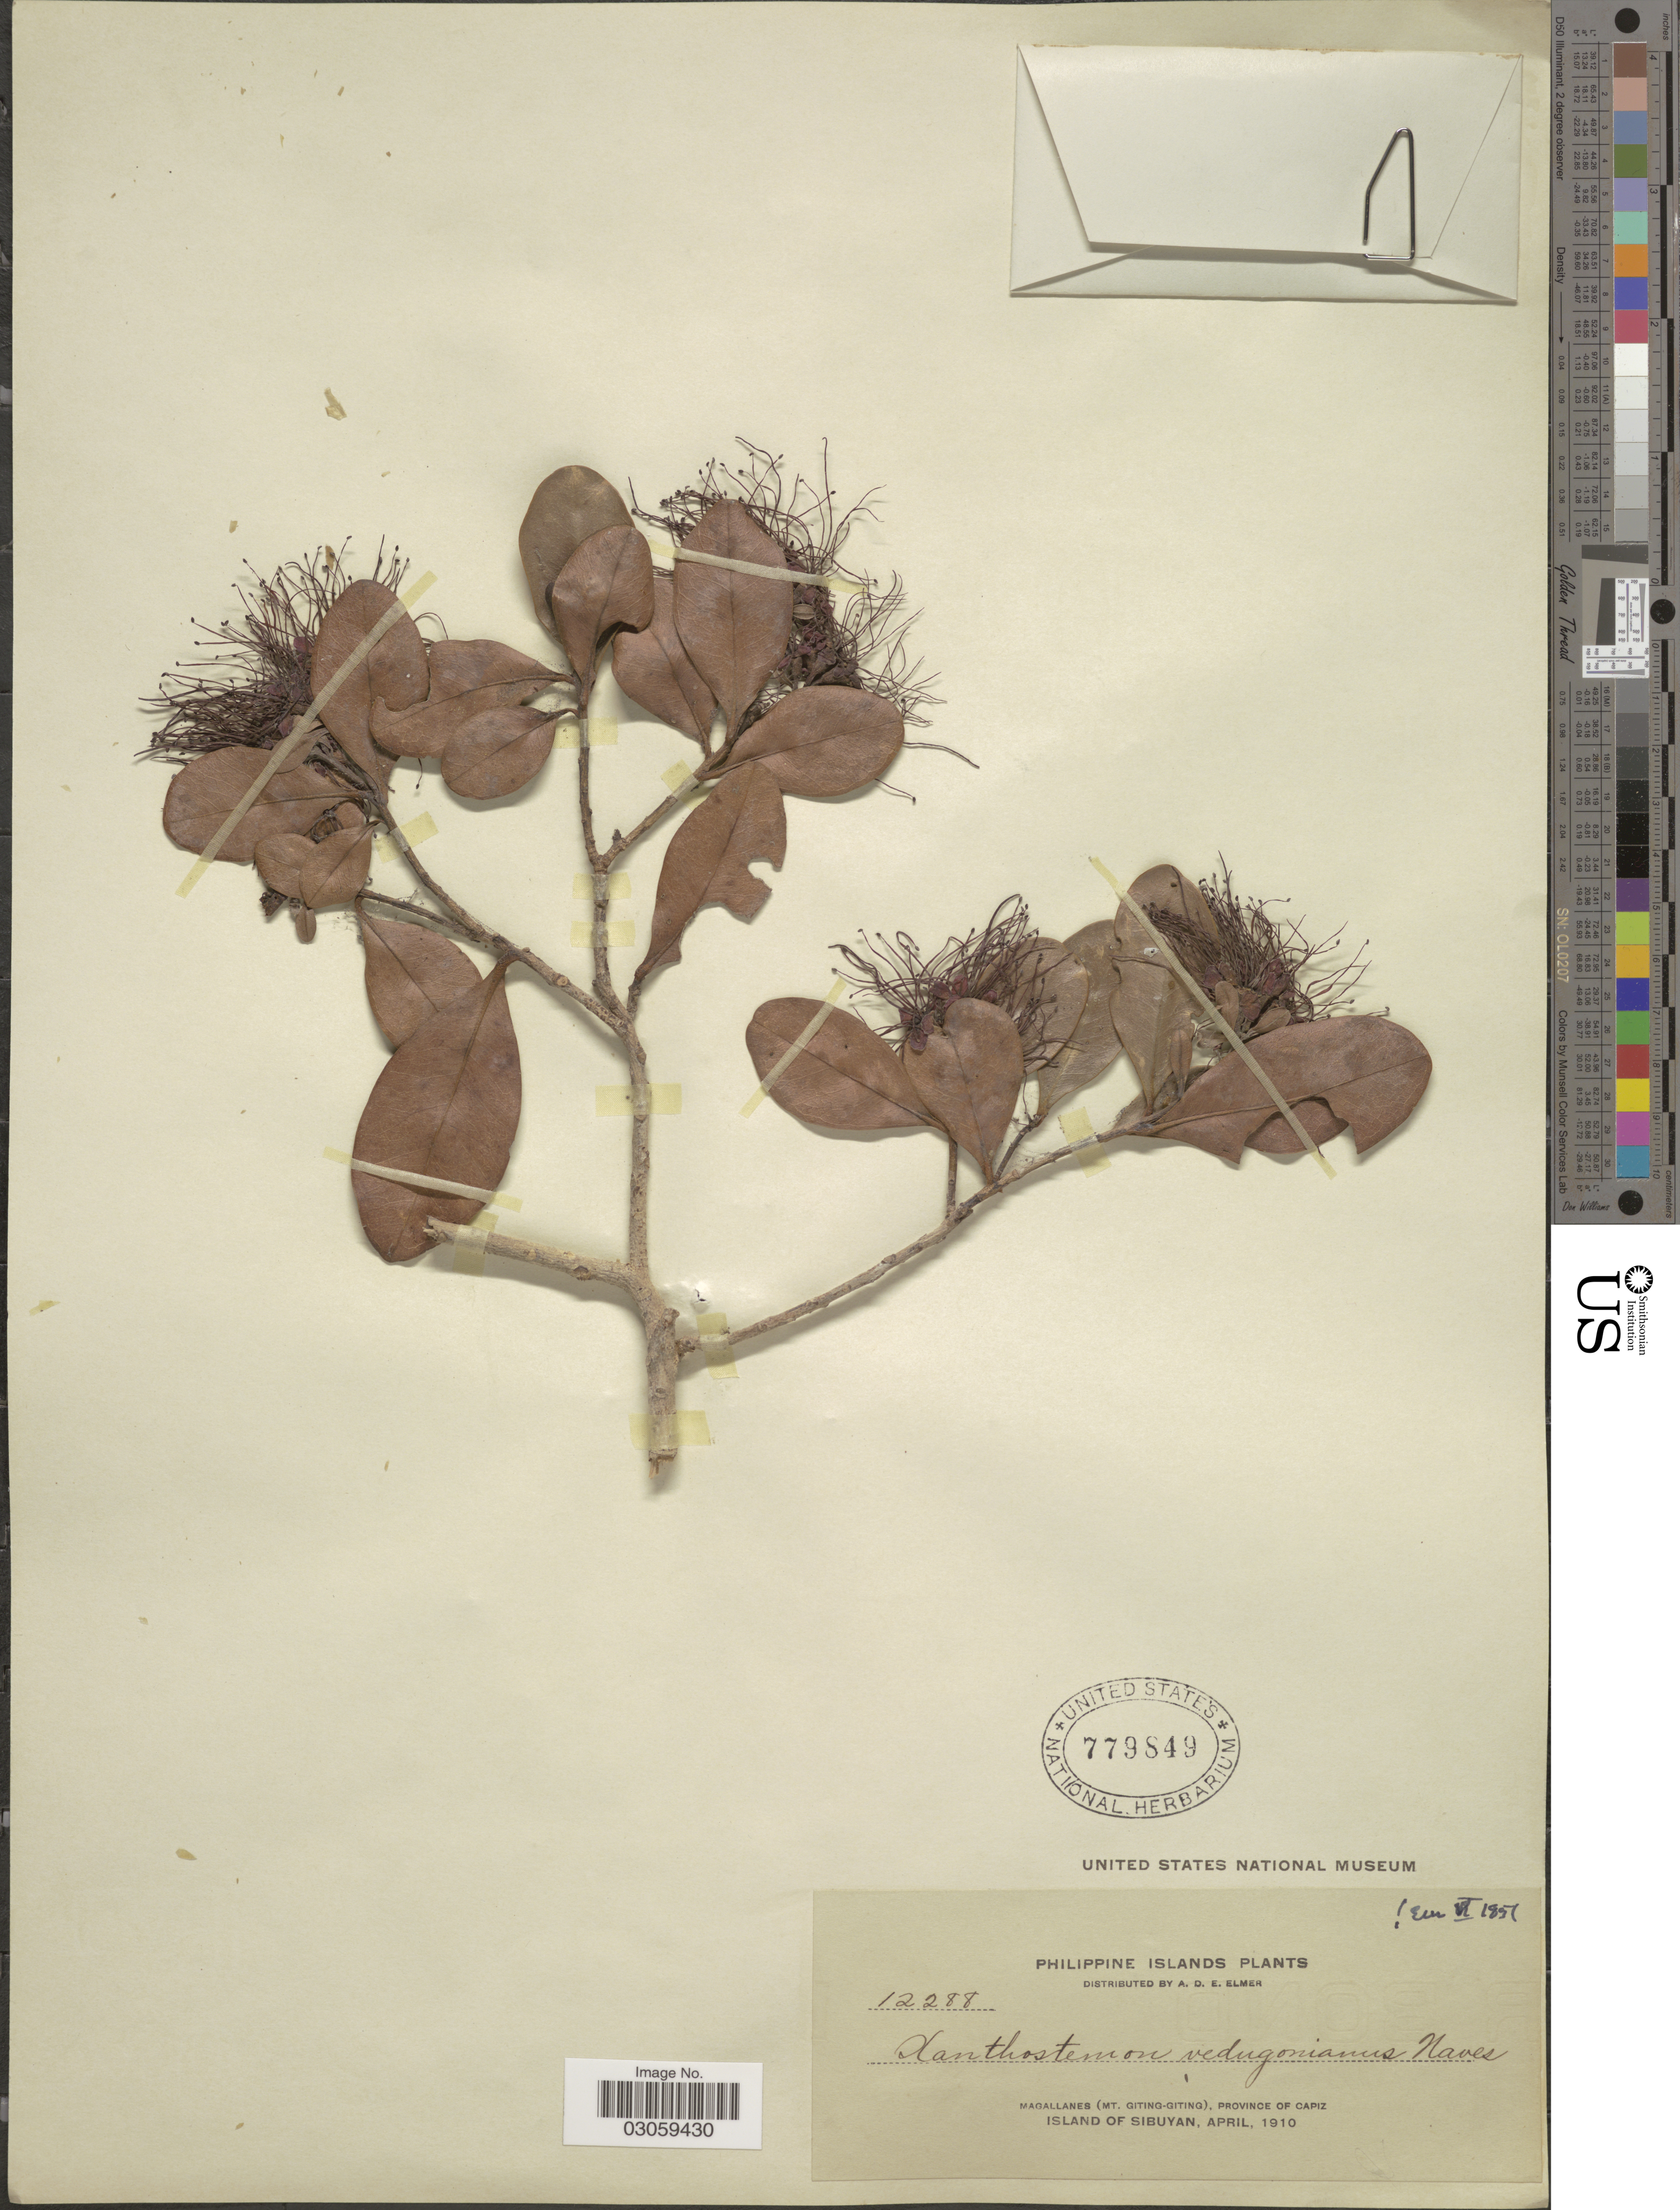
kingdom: Plantae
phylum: Tracheophyta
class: Magnoliopsida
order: Myrtales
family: Myrtaceae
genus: Xanthostemon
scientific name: Xanthostemon verdugonianus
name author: Náves ex Fern.-Vill.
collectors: A. D. E. Elmer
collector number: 12288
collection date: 1910-04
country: Philippines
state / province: Western Visayas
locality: Magallanes (Mt. Giting-Giting), Province of Capiz. Province of Capiz. Island of Sibuyan.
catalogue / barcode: US 779849